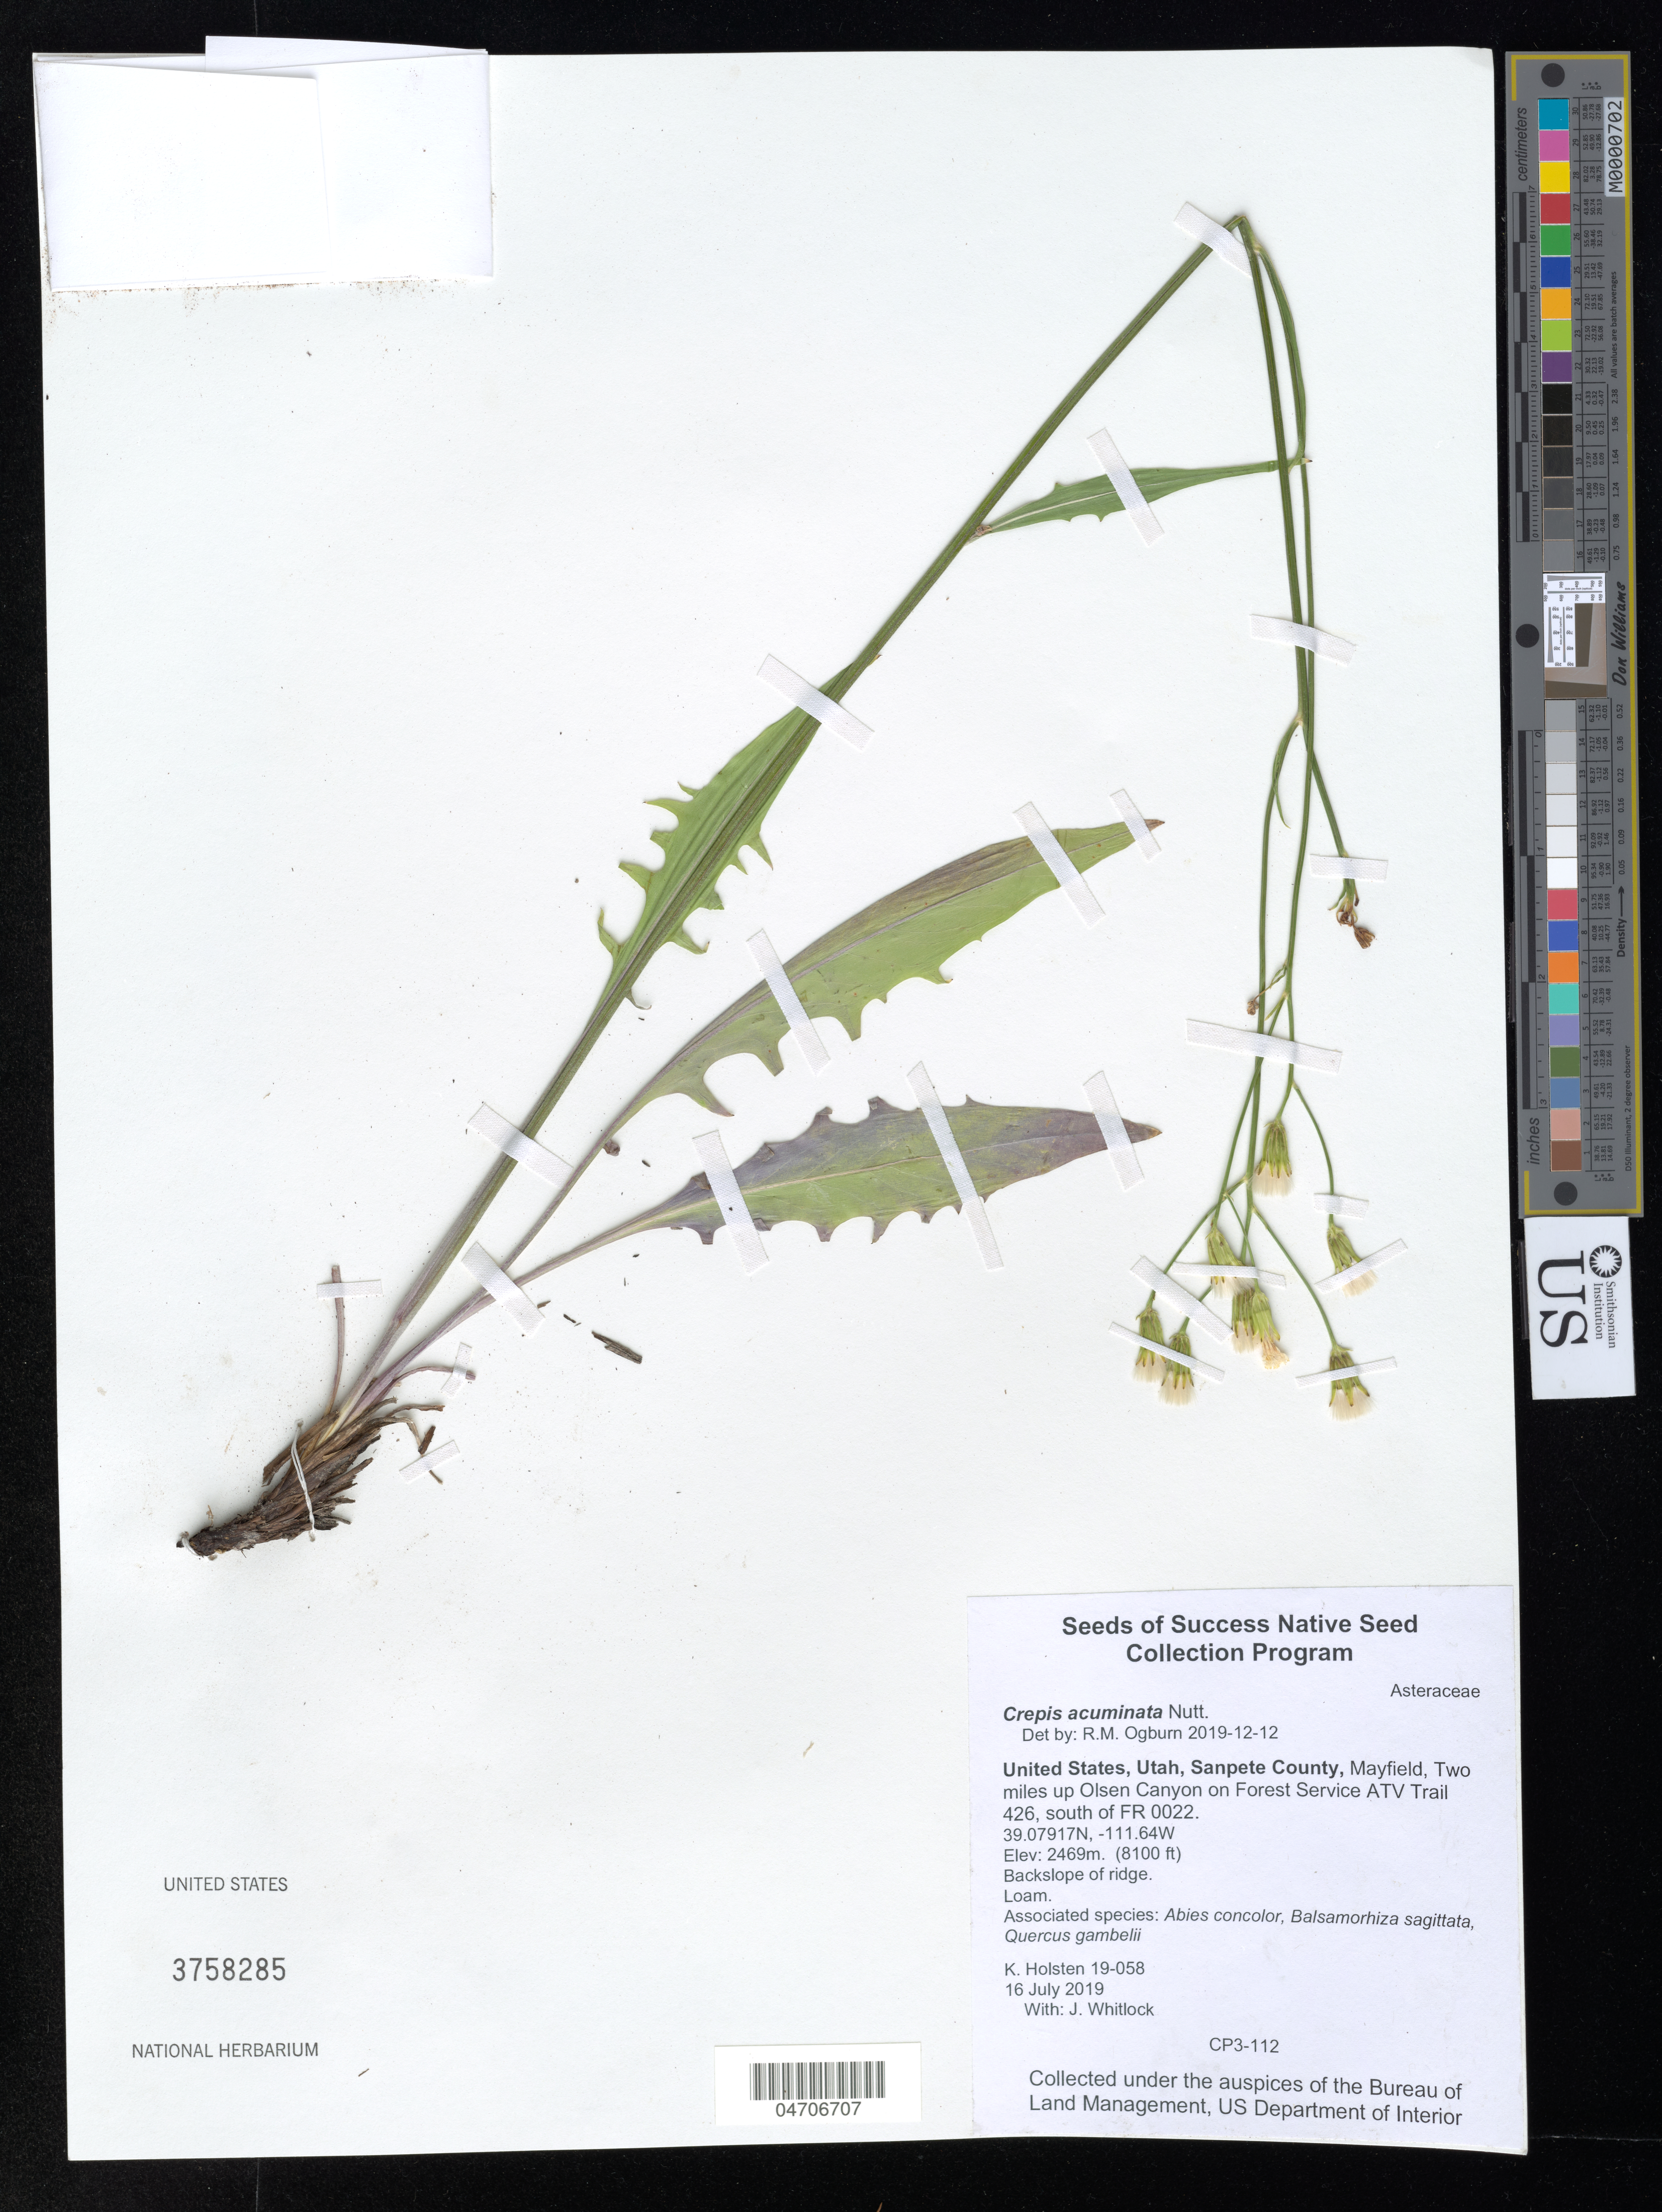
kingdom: Plantae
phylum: Tracheophyta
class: Magnoliopsida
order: Asterales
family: Asteraceae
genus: Crepis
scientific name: Crepis acuminata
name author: Nutt.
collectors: B. Ponman & A. Quintanar Castillo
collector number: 19-058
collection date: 2019-07-16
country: United States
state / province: Utah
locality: Sanpete County, Mayfield, Two miles up Olsen Canyon on Forest Service ATV Trail 426, south of FR 0022.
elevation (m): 2469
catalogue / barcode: US 3758285